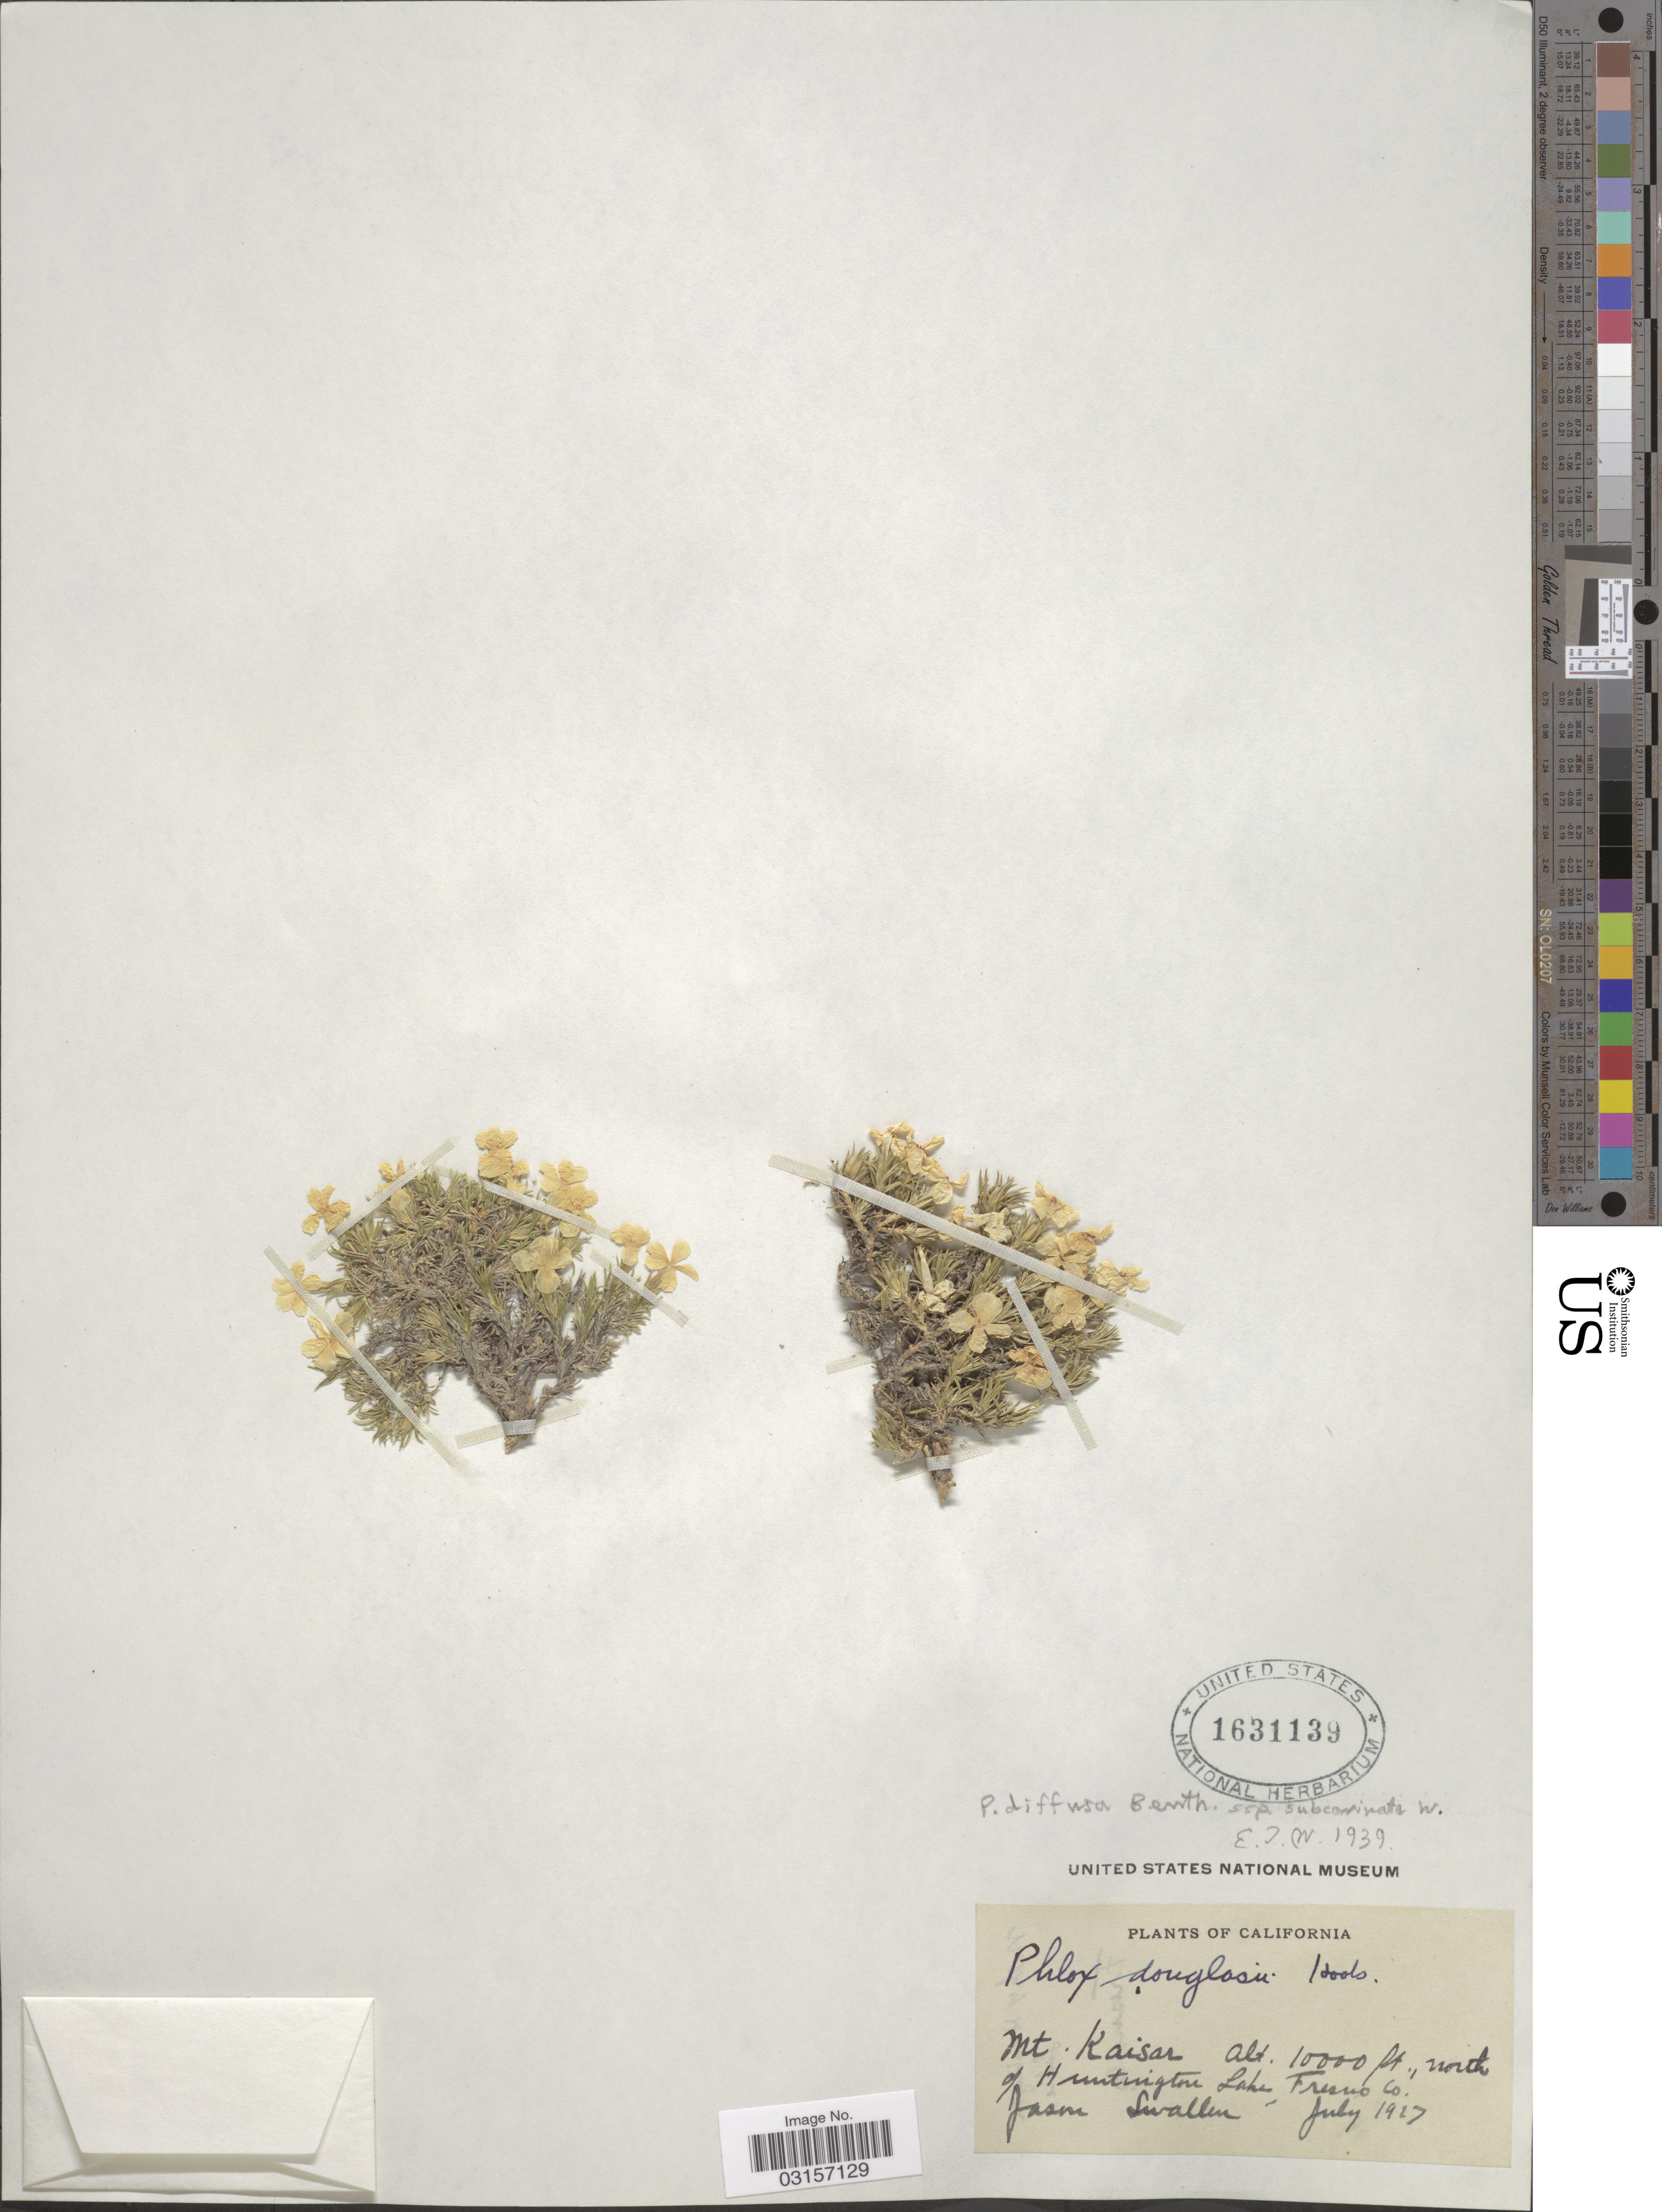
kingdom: Plantae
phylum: Tracheophyta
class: Magnoliopsida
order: Ericales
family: Polemoniaceae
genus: Phlox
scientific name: Phlox diffusa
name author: Benth.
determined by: Mayfield, M. H.; Ferguson, C. J.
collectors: J. R. Swallen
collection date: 1917-07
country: United States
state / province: California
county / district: Fresno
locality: Mt. Kaisar, north of Huntington Lake, Fresno Co.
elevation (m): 3048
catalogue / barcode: US 1631139